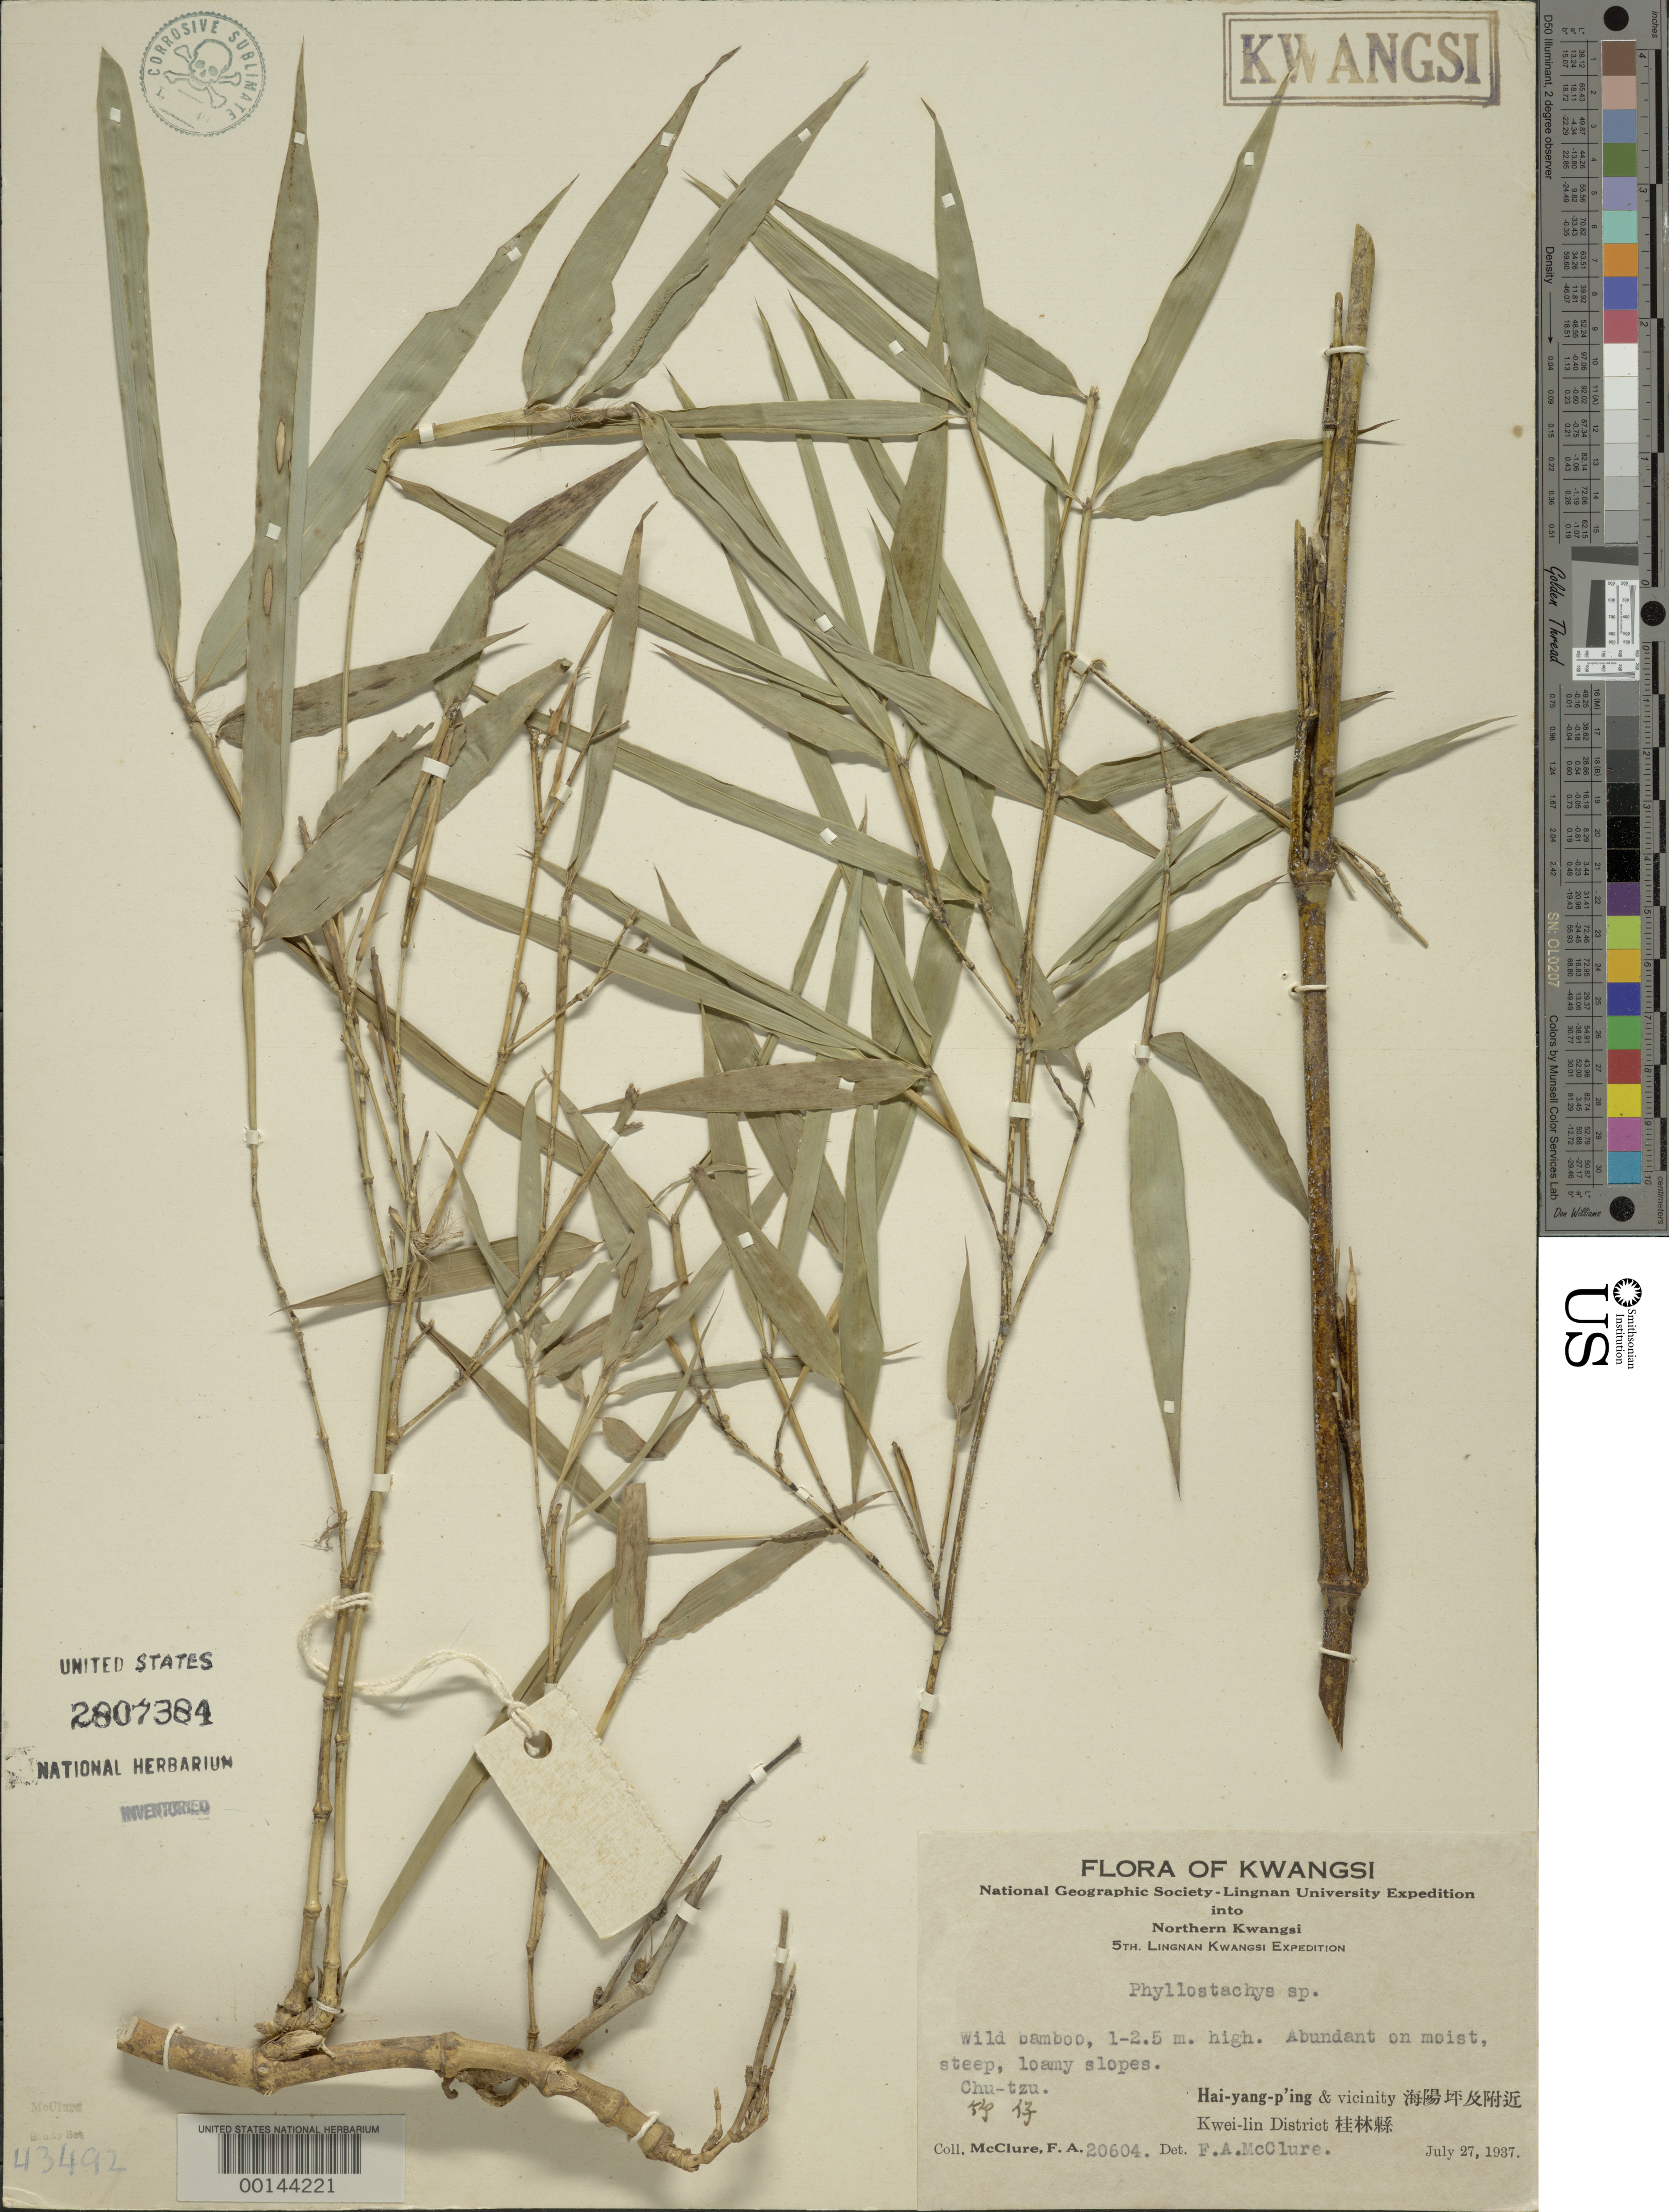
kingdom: Plantae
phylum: Tracheophyta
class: Liliopsida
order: Poales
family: Poaceae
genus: Phyllostachys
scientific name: Phyllostachys sp.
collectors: F. A. McClure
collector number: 20604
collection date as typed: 27 Jul 1937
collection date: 1937-07-27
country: China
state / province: Jiangxi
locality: Kwei-lin, hai-yang,p'ing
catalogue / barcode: US 2807384